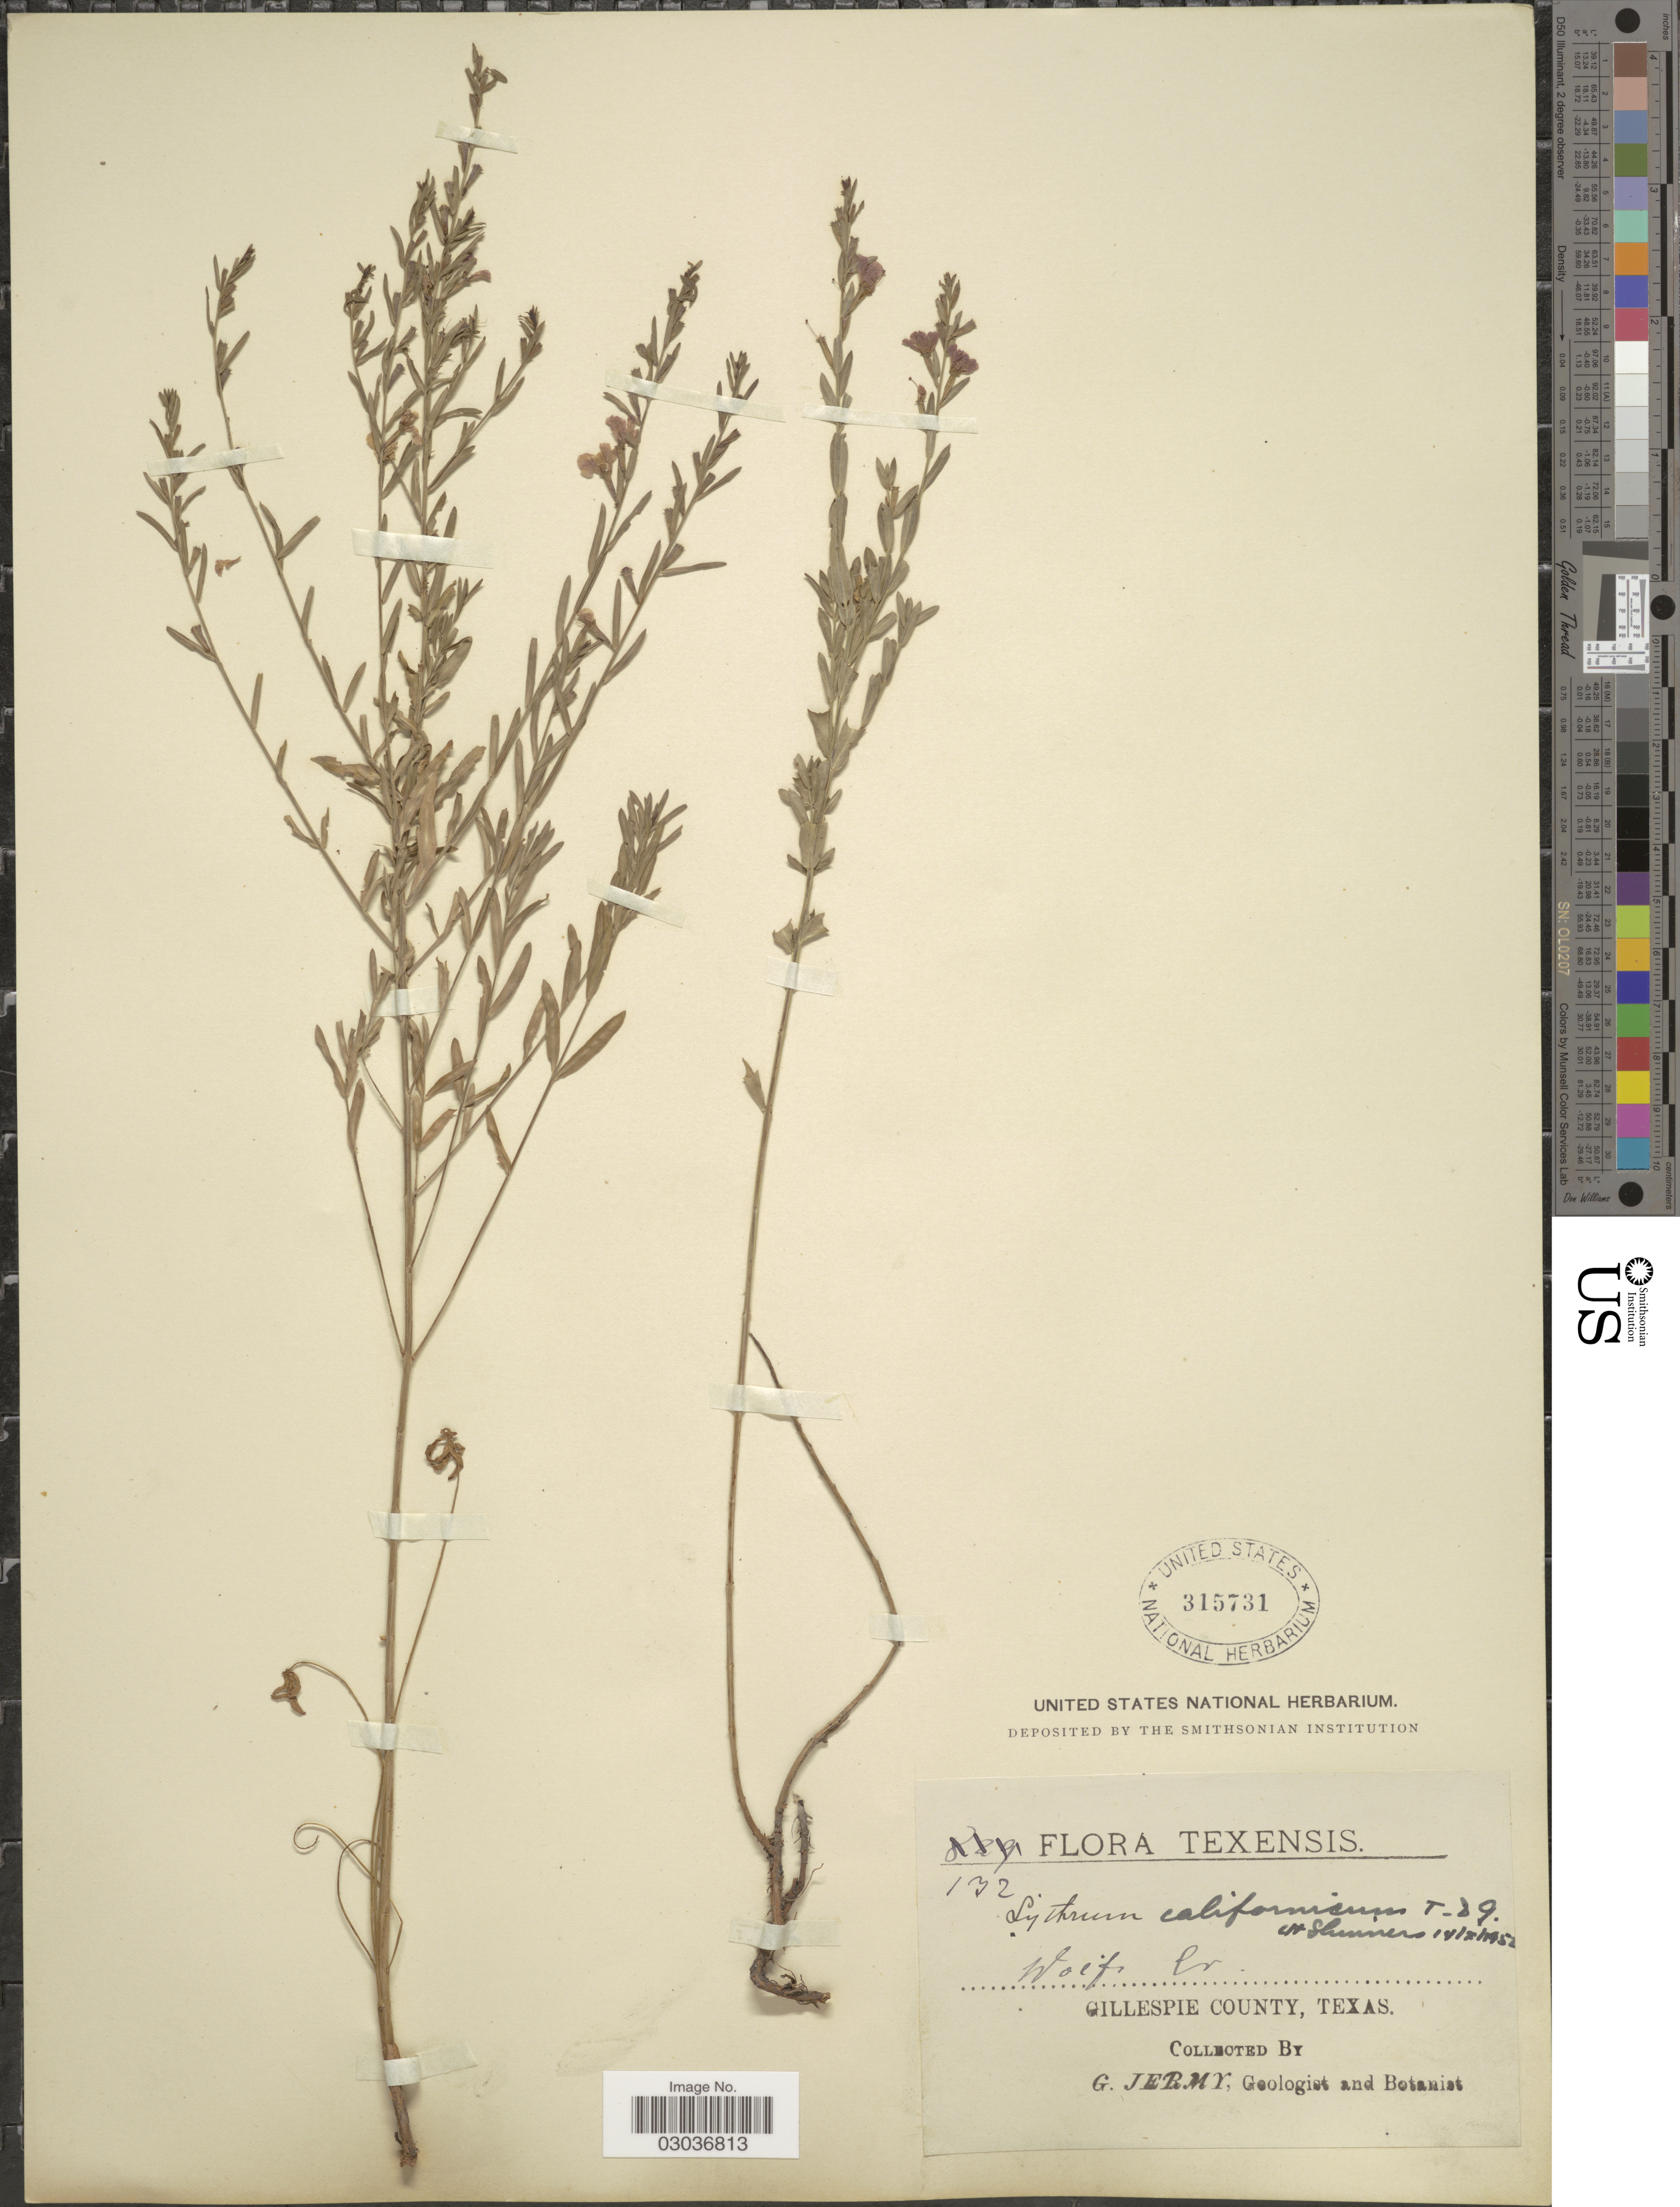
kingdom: Plantae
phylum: Tracheophyta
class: Magnoliopsida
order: Myrtales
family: Lythraceae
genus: Lythrum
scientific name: Lythrum californicum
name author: Torr. & A. Gray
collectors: G. Jermy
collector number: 132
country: United States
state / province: Texas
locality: Wolfs Cr., Gillespie County.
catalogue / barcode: US 315731